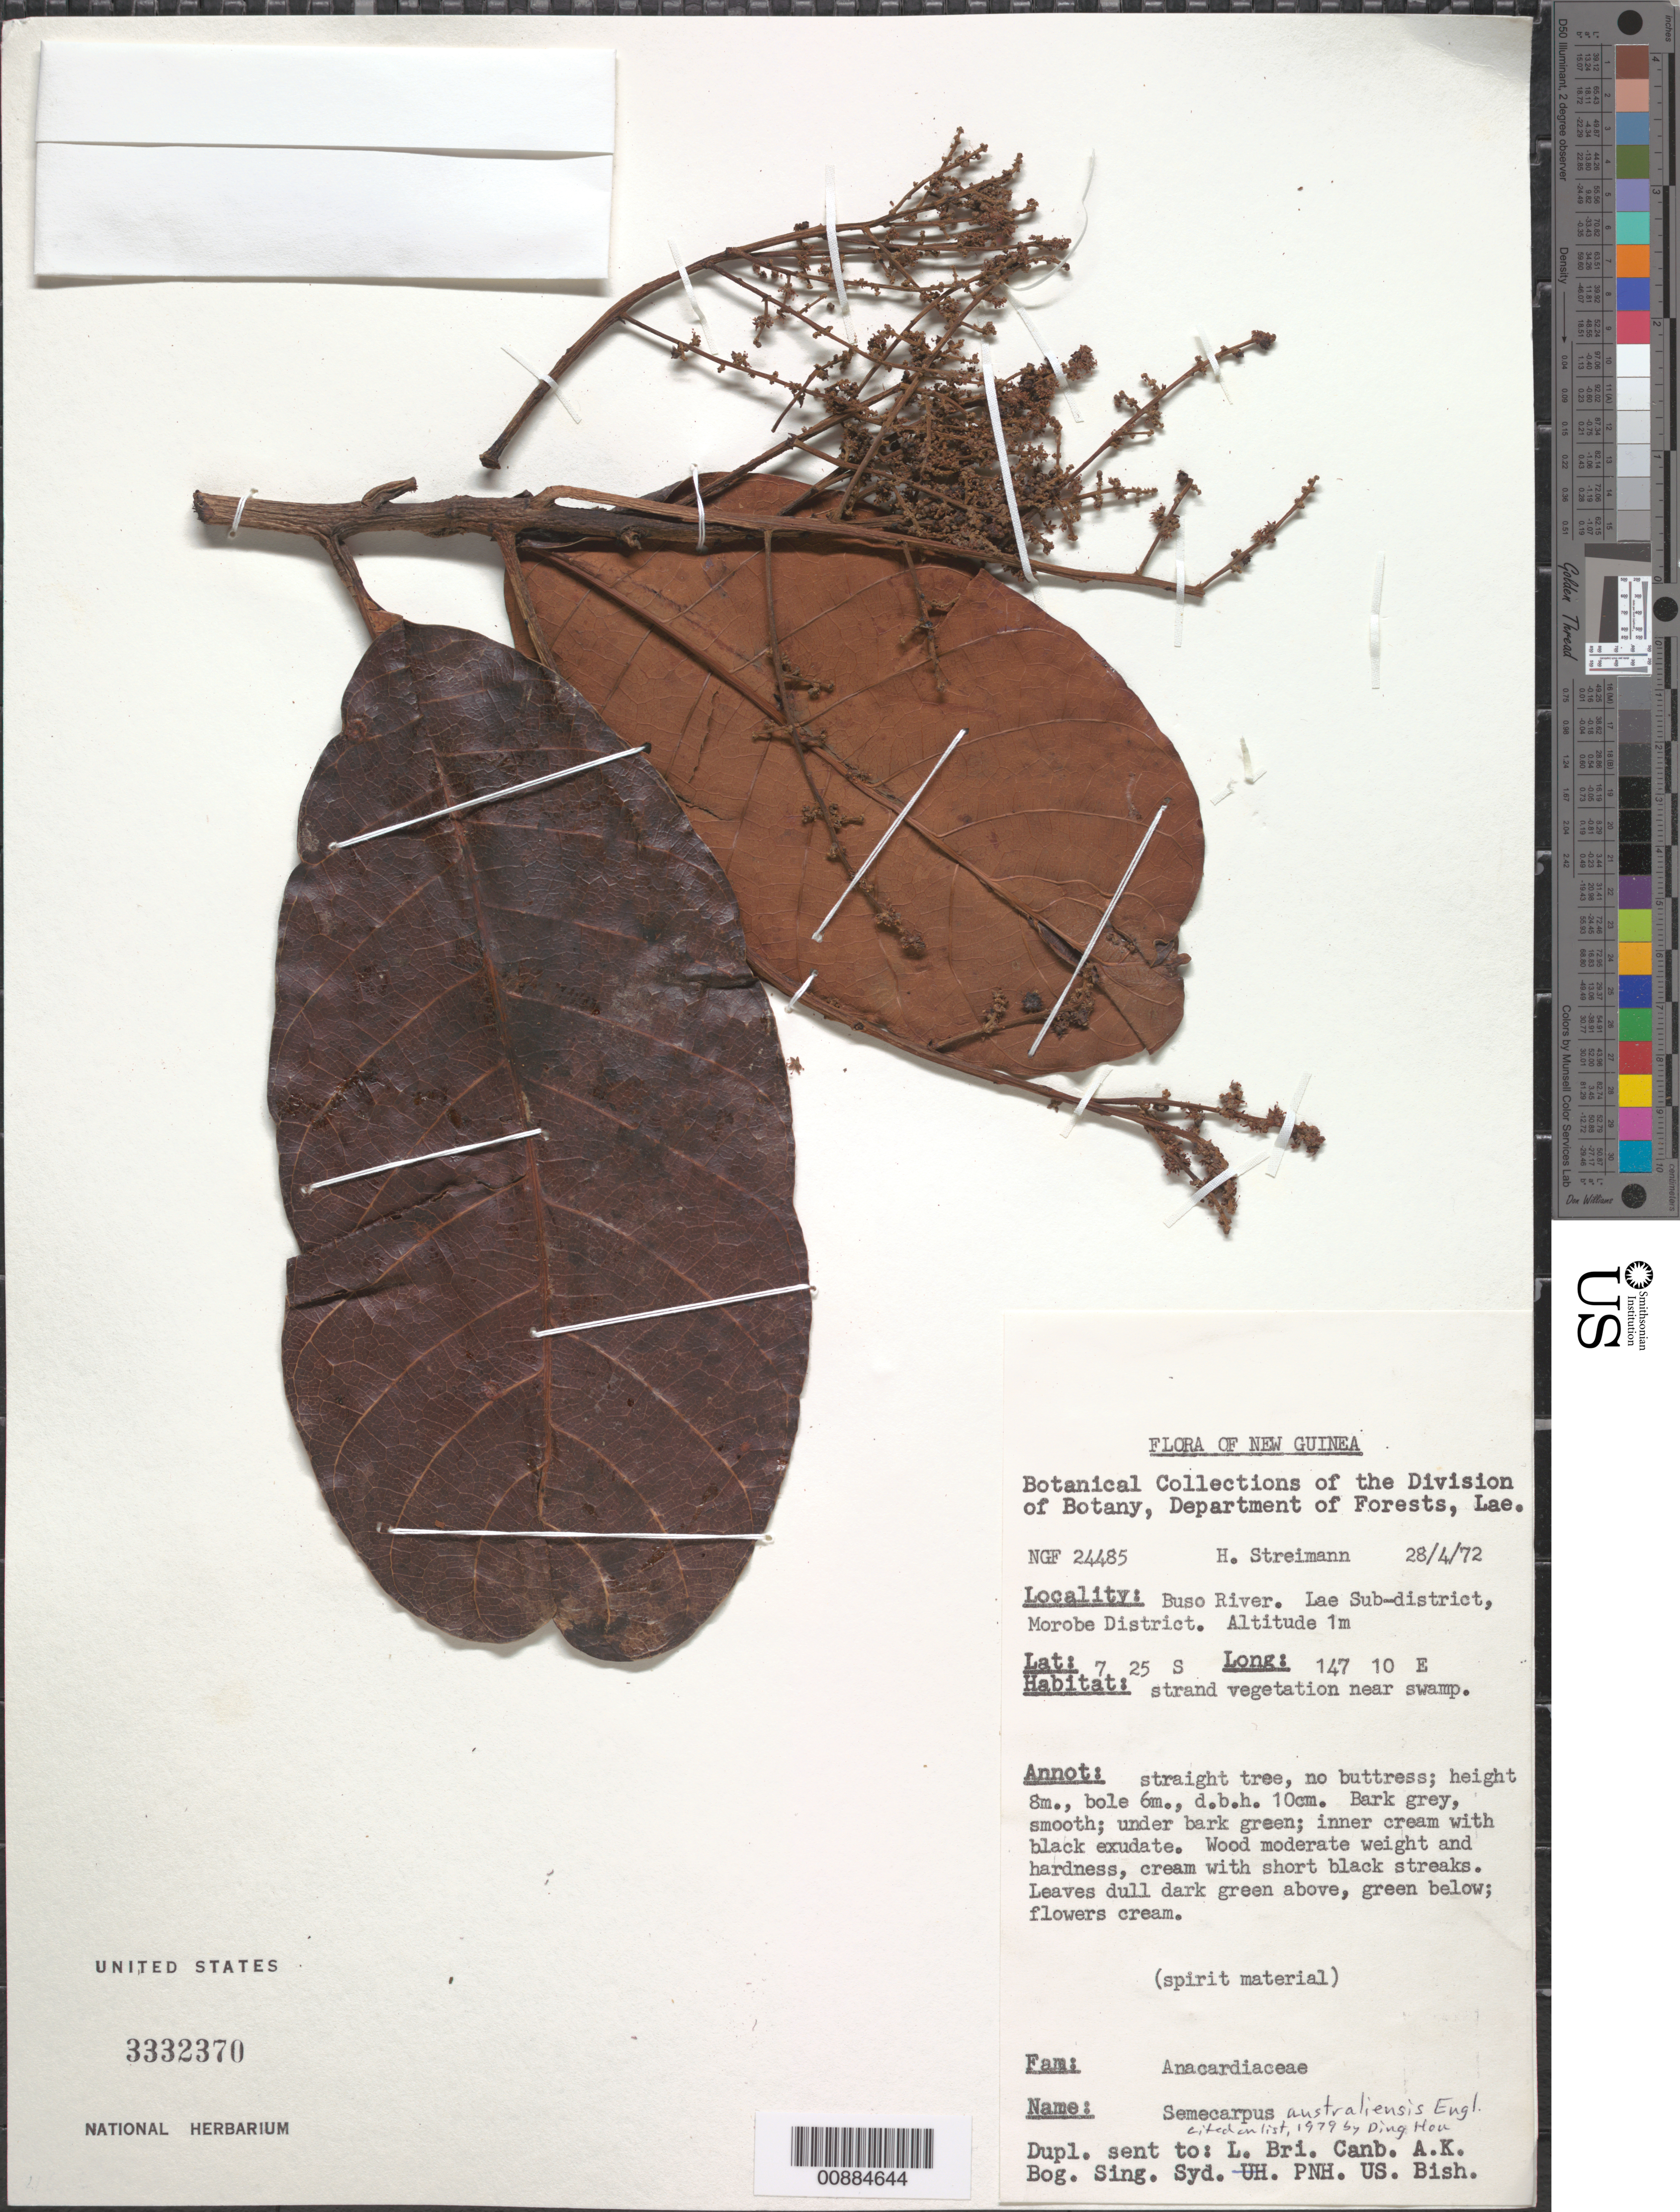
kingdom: Plantae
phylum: Tracheophyta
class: Magnoliopsida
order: Sapindales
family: Anacardiaceae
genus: Semecarpus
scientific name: Semecarpus australiensis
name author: Engl.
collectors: H. Streimann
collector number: NGF 24485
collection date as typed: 28 Apr 1972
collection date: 1972-04-28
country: Papua New Guinea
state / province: Morobe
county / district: Lae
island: New Guinea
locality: Buso River, Lae sub district, Morobe District.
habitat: strand vegetation near swamp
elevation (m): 1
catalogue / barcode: US 3332370